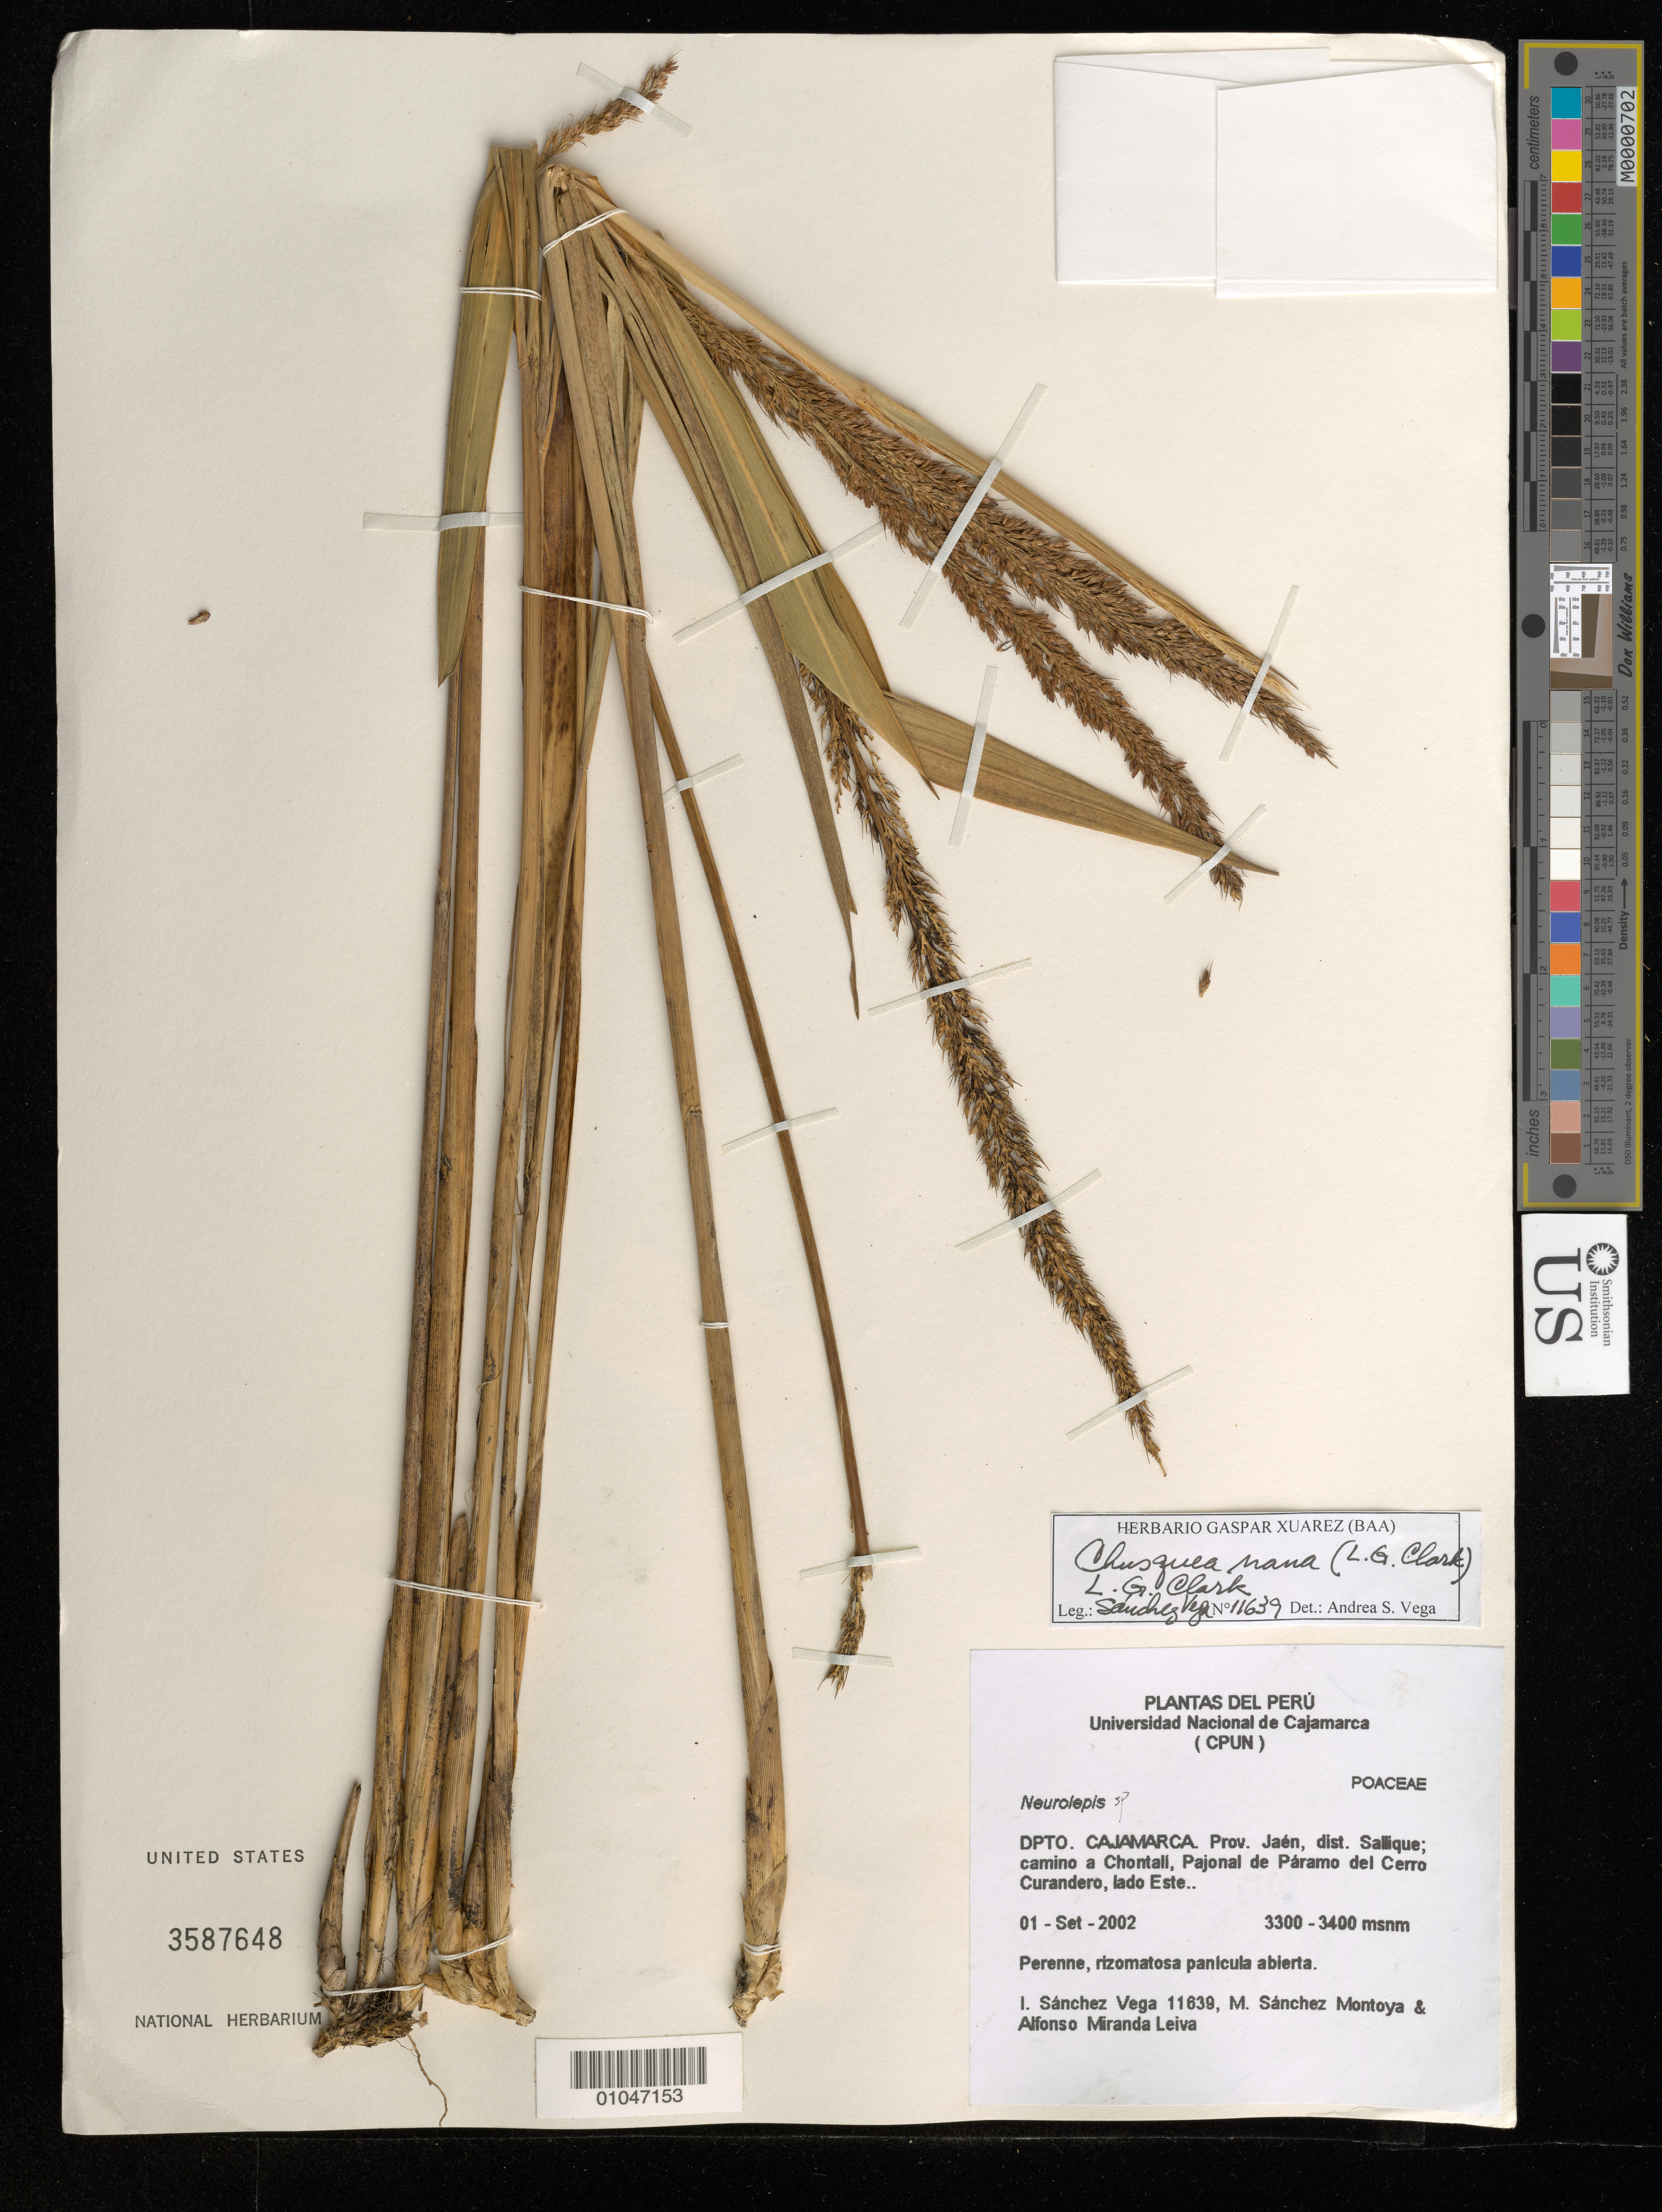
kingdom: Plantae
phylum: Tracheophyta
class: Liliopsida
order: Poales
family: Poaceae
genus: Chusquea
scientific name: Chusquea nana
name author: (L.G. Clark) L.G. Clark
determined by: Vega, A. S.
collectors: I. Sánchez Vega, M. Sánchez Montoya & A. Miranda Leiva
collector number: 11639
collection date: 2002-09-01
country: Peru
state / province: Cajamarca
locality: Camino a Chontali, Pajonal de Paramo del Cerro Curandero, dist. Sallique, Prov. Jaen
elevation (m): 3300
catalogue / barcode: US 3587648